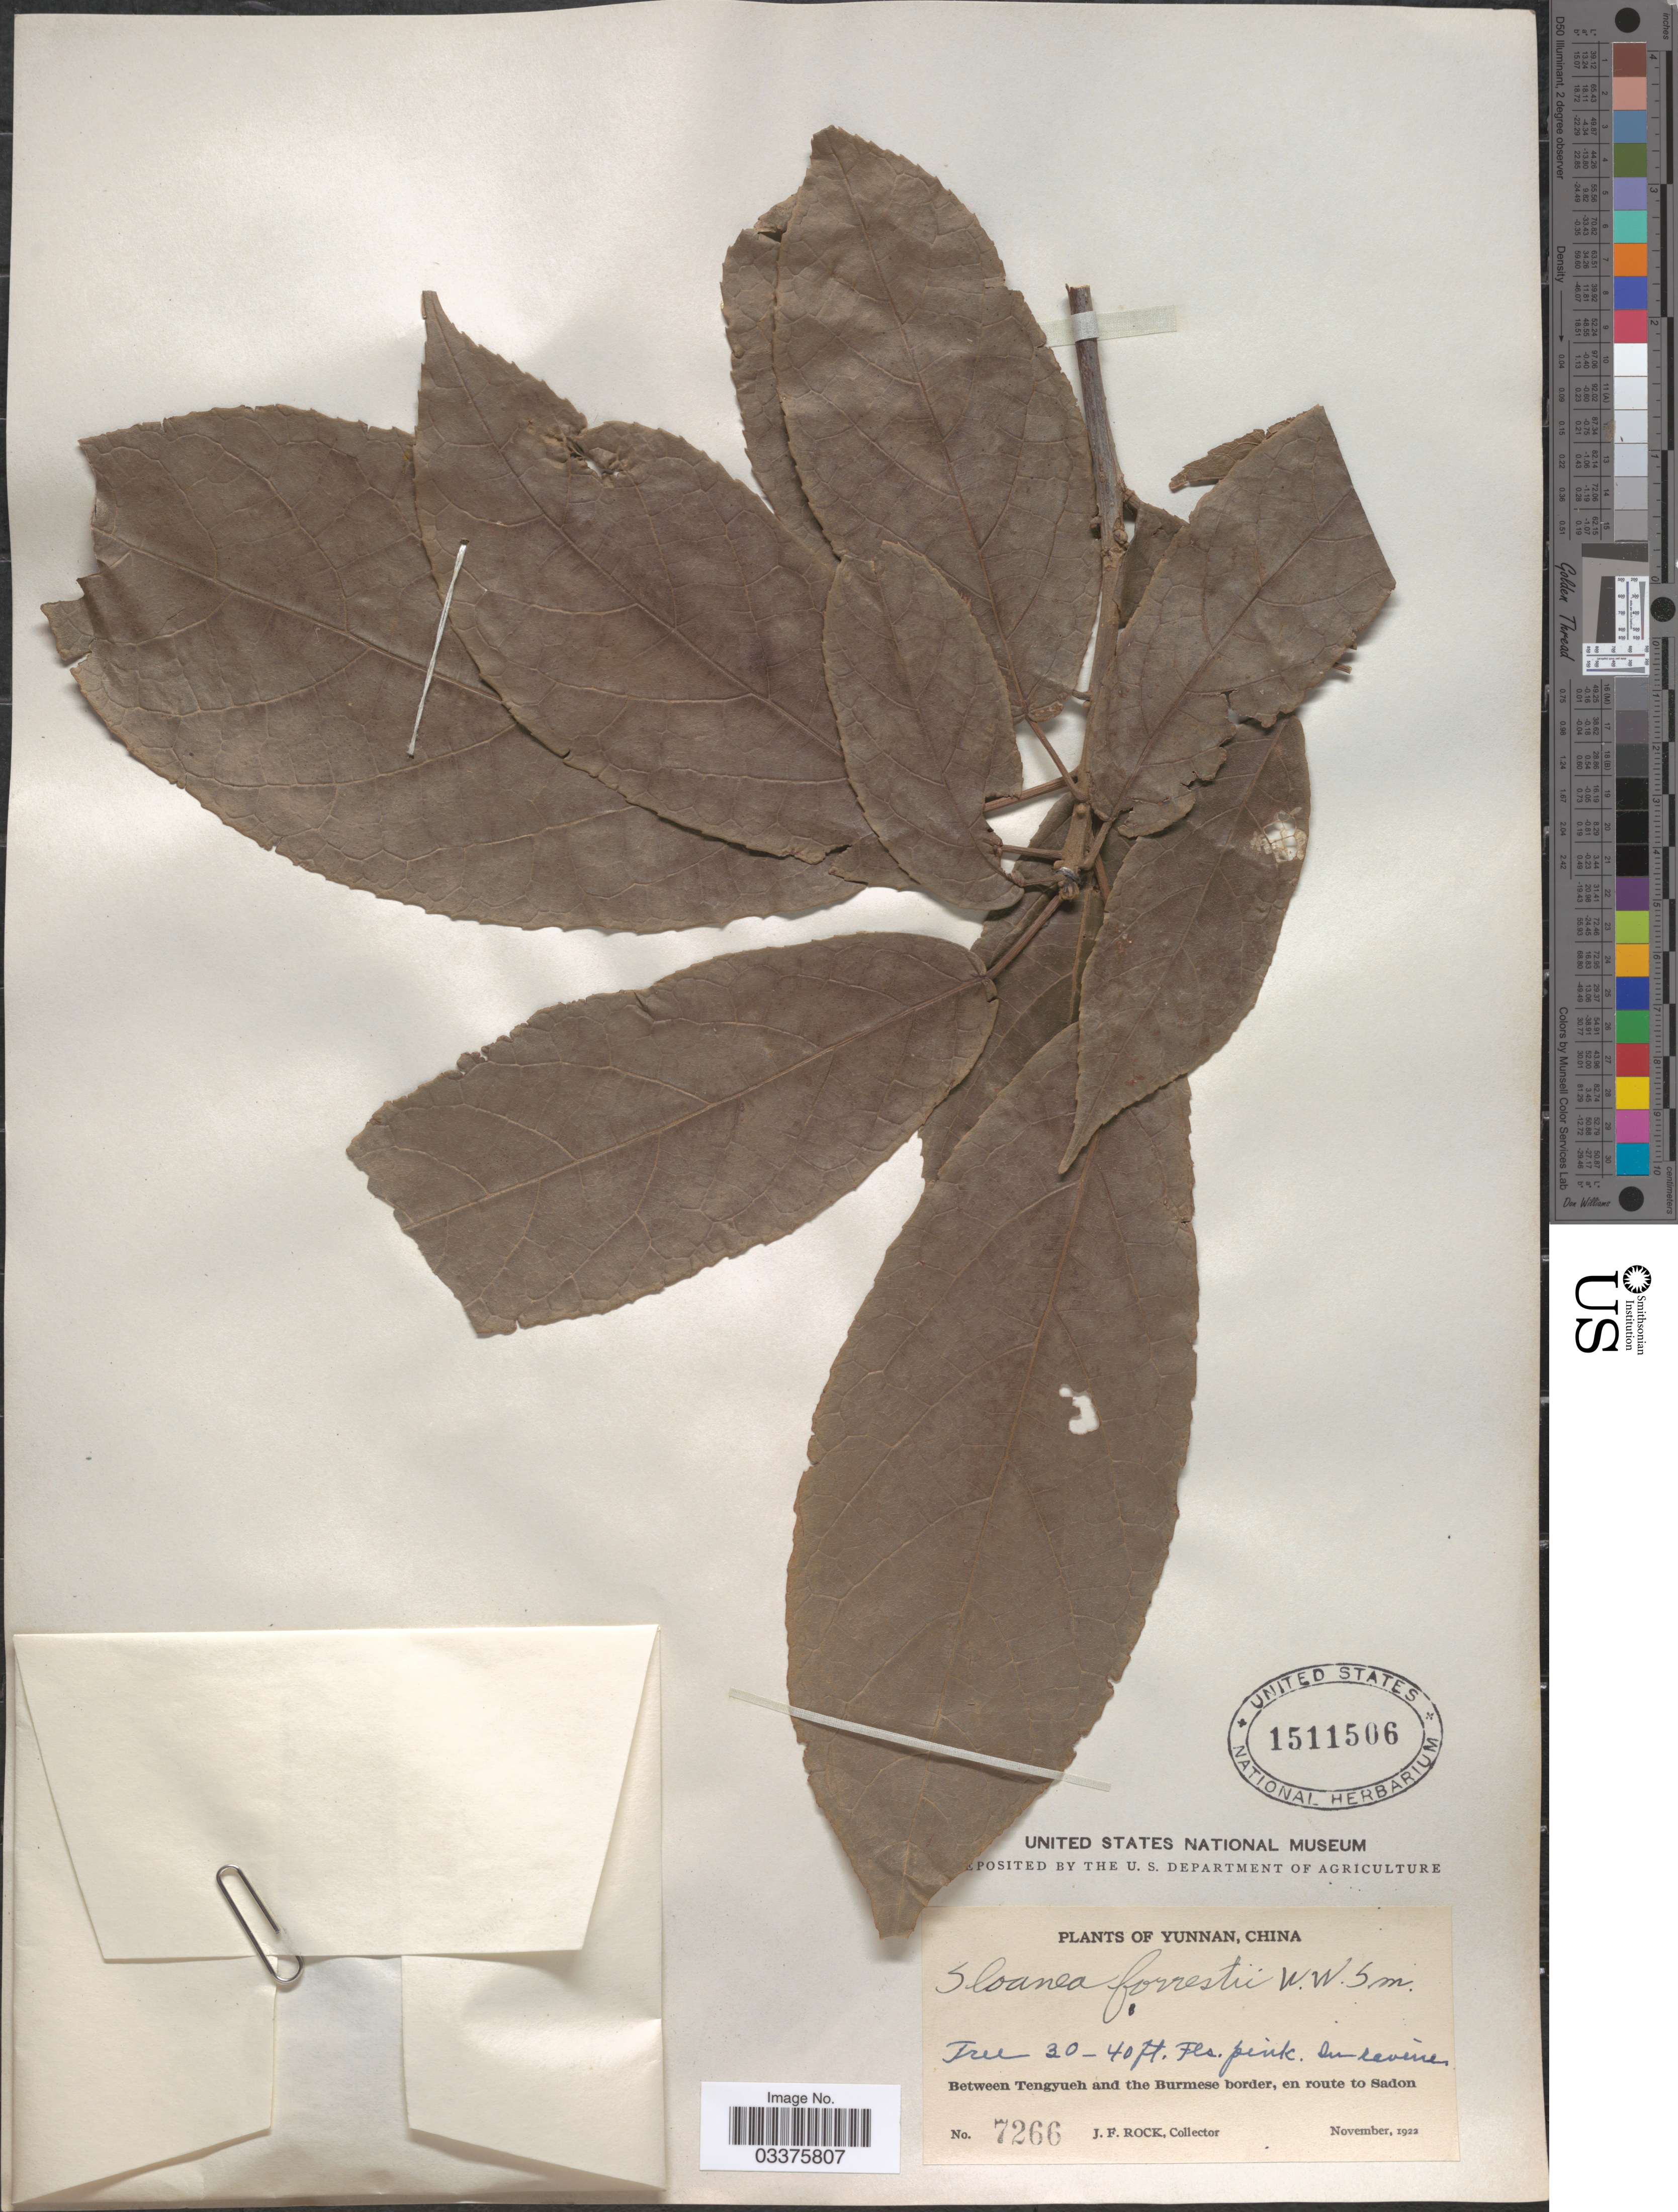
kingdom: Plantae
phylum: Tracheophyta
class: Magnoliopsida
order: Oxalidales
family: Elaeocarpaceae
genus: Sloanea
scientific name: Sloanea forrestii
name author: W.W. Sm.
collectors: J. Rock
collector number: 7266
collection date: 1922-11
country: China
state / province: Yunnan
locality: Between Tengyueh and the Burmese border, en route to Sadon.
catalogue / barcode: US 1511506